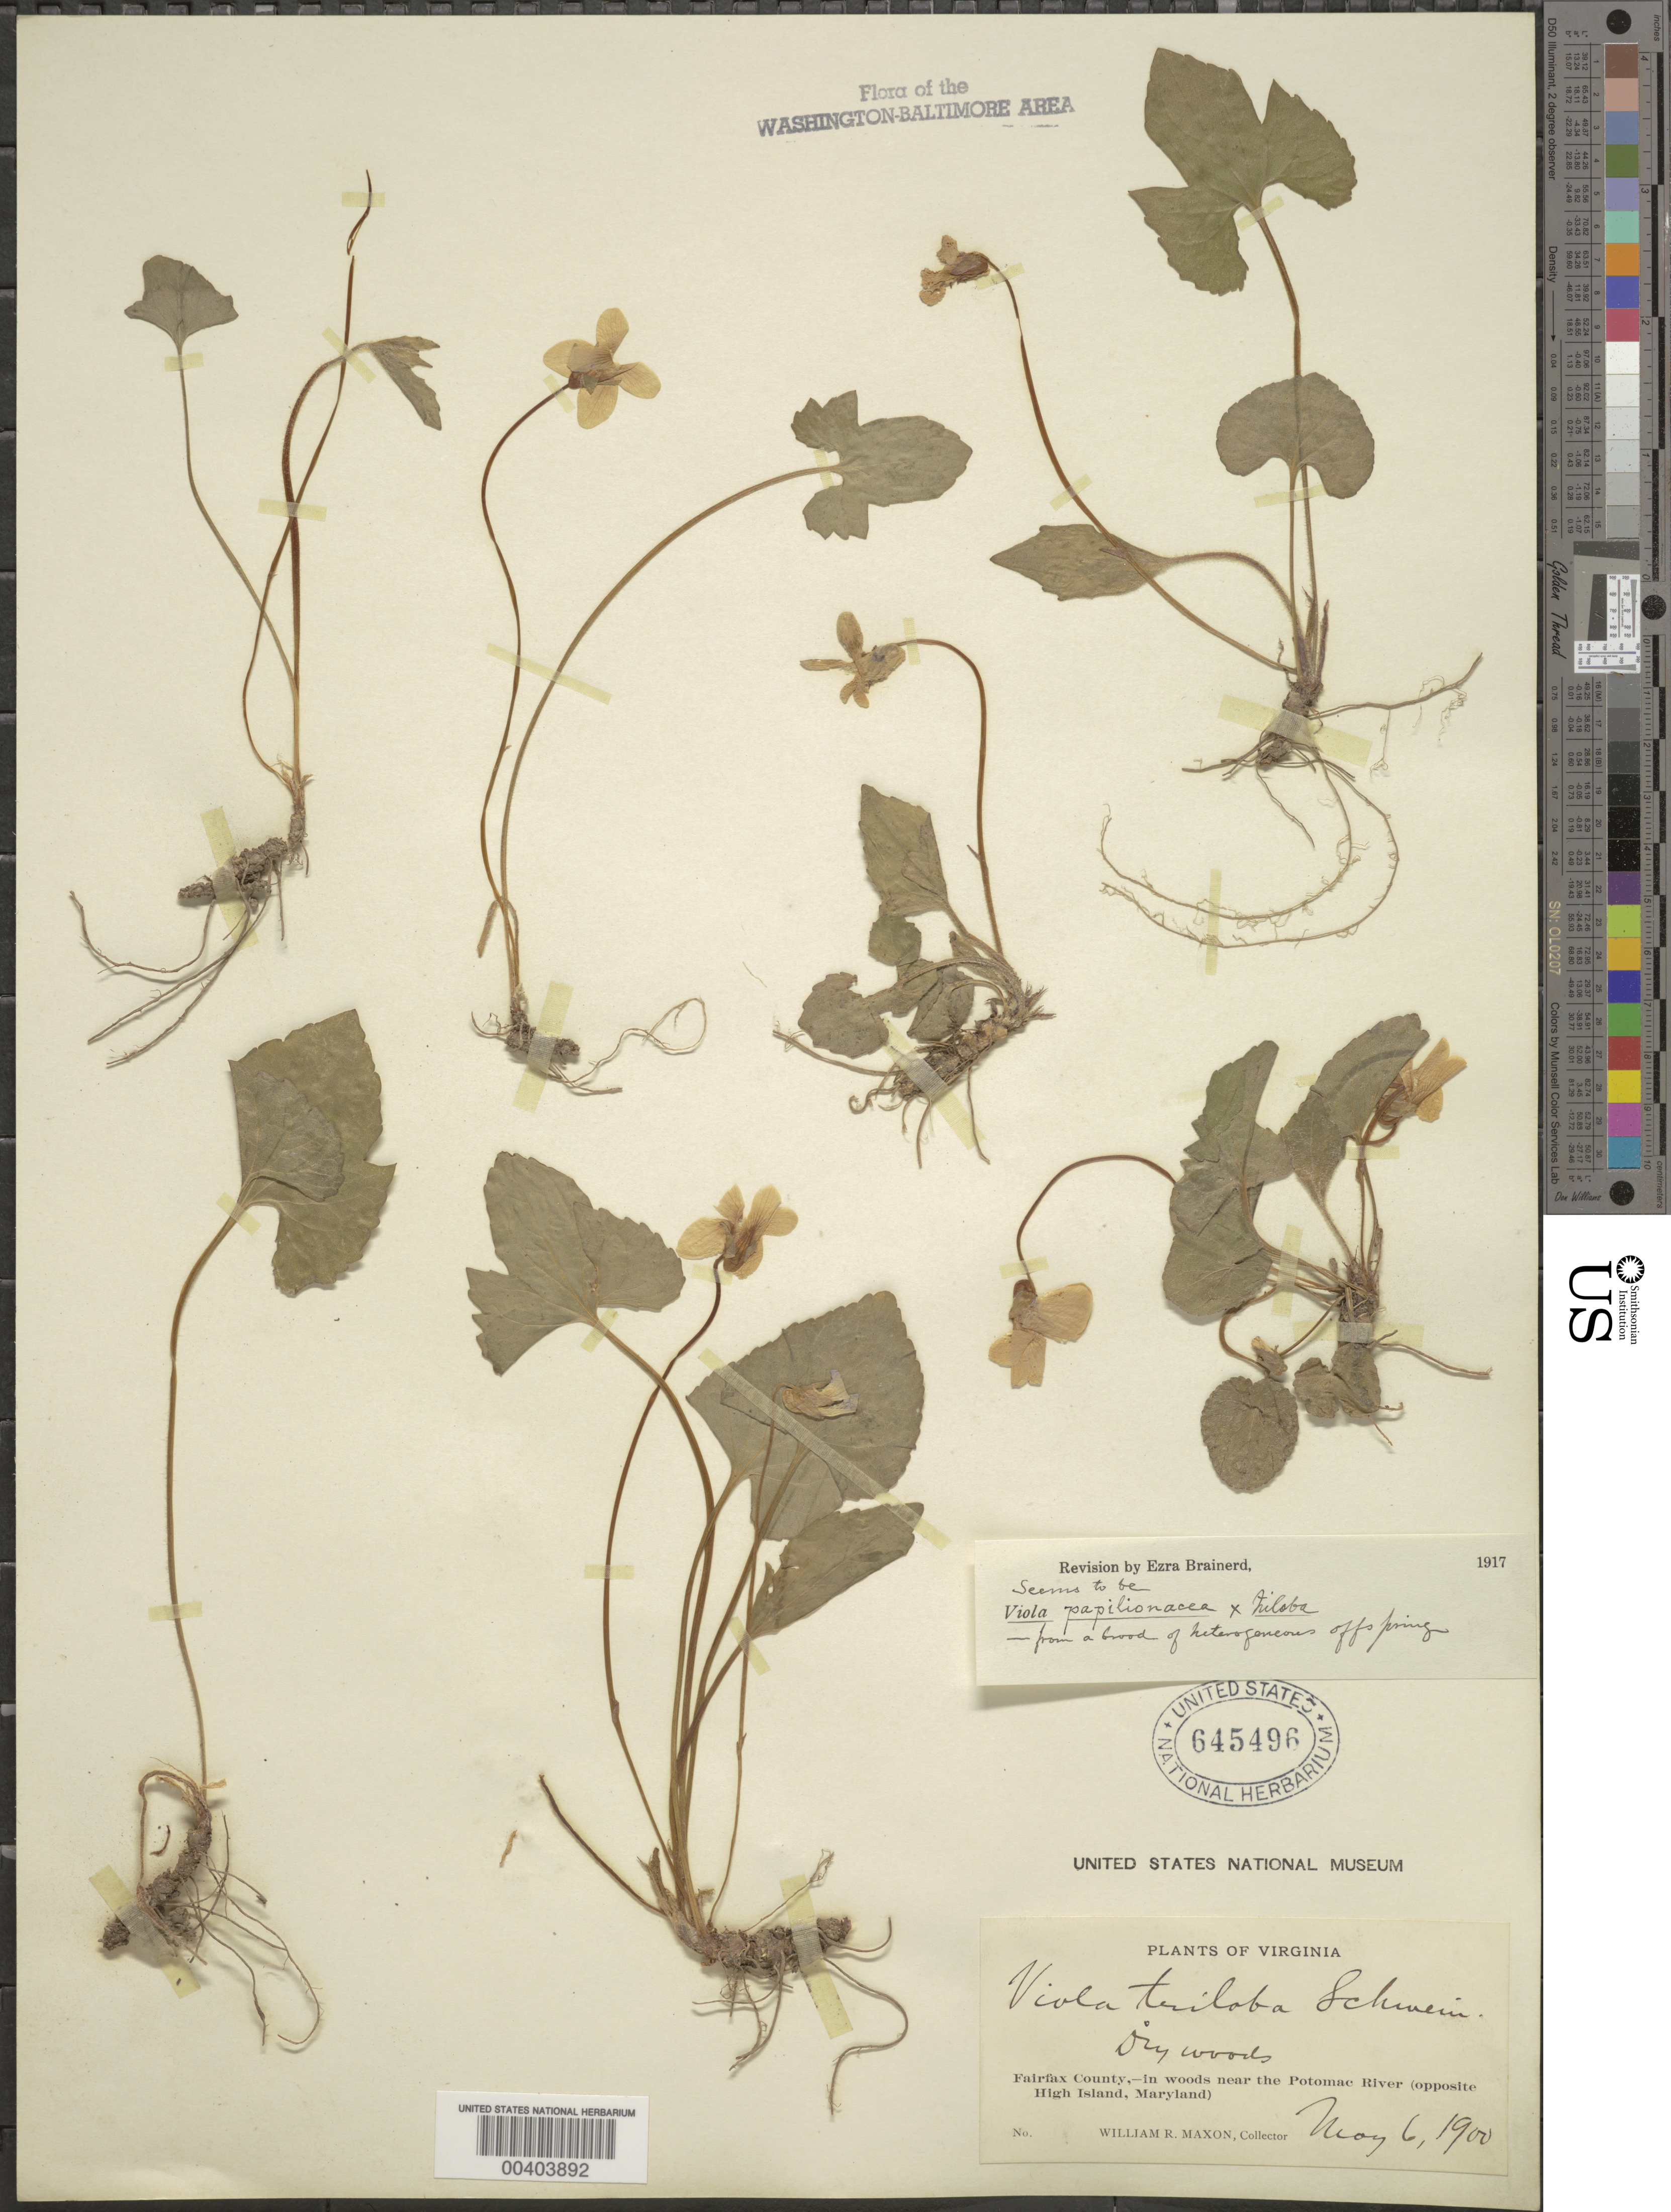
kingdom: Plantae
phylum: Tracheophyta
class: Magnoliopsida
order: Malpighiales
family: Violaceae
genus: Viola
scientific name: Viola papilionacea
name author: Pursh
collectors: W. R. Maxon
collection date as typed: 06 May 1900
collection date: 1900-05-06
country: United States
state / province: Virginia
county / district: Fairfax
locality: Opposite High Island C. and O. Canal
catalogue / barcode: US 645496